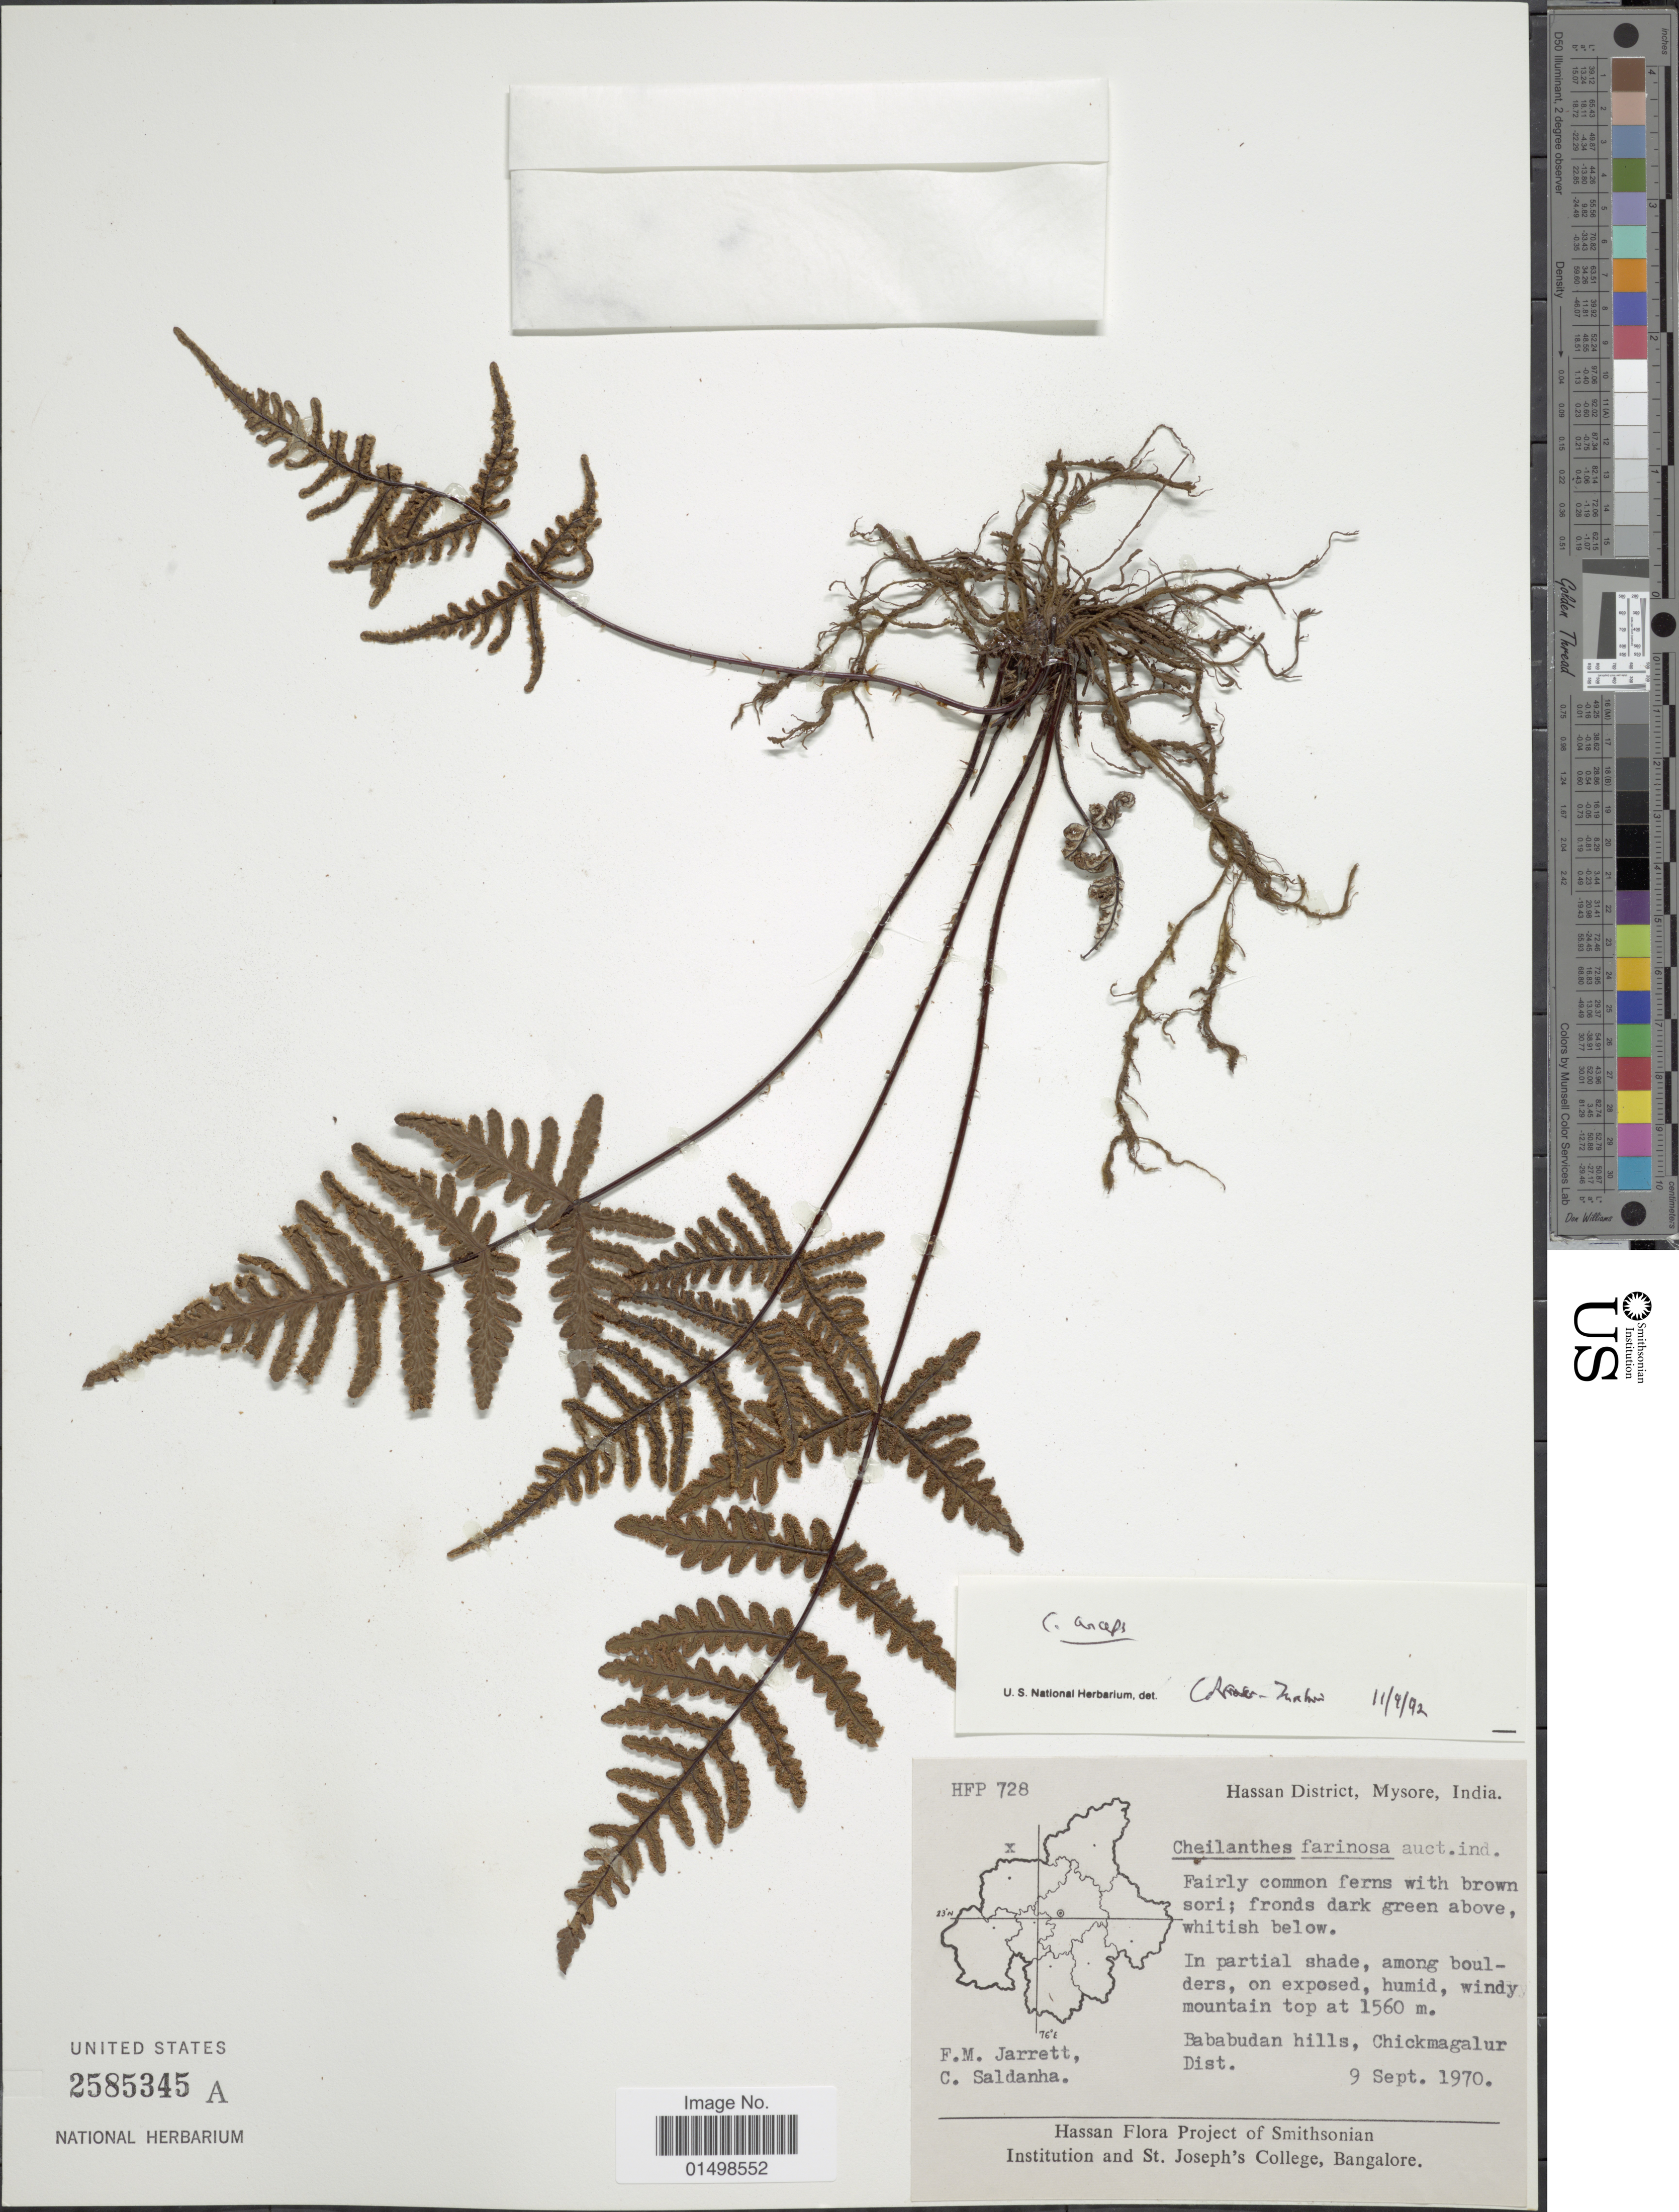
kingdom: Plantae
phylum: Tracheophyta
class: Polypodiopsida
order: Polypodiales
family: Pteridaceae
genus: Aleuritopteris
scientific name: Aleuritopteris farinosa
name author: (Forssk.) Fée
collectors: F. M. Jarrett & C. Saldanha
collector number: HFP 728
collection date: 1970-09-09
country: India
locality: Hassan District, Mysore, India. Bababudan Hills, Chickmagalur Dist.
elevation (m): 1560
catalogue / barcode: US 2585345A